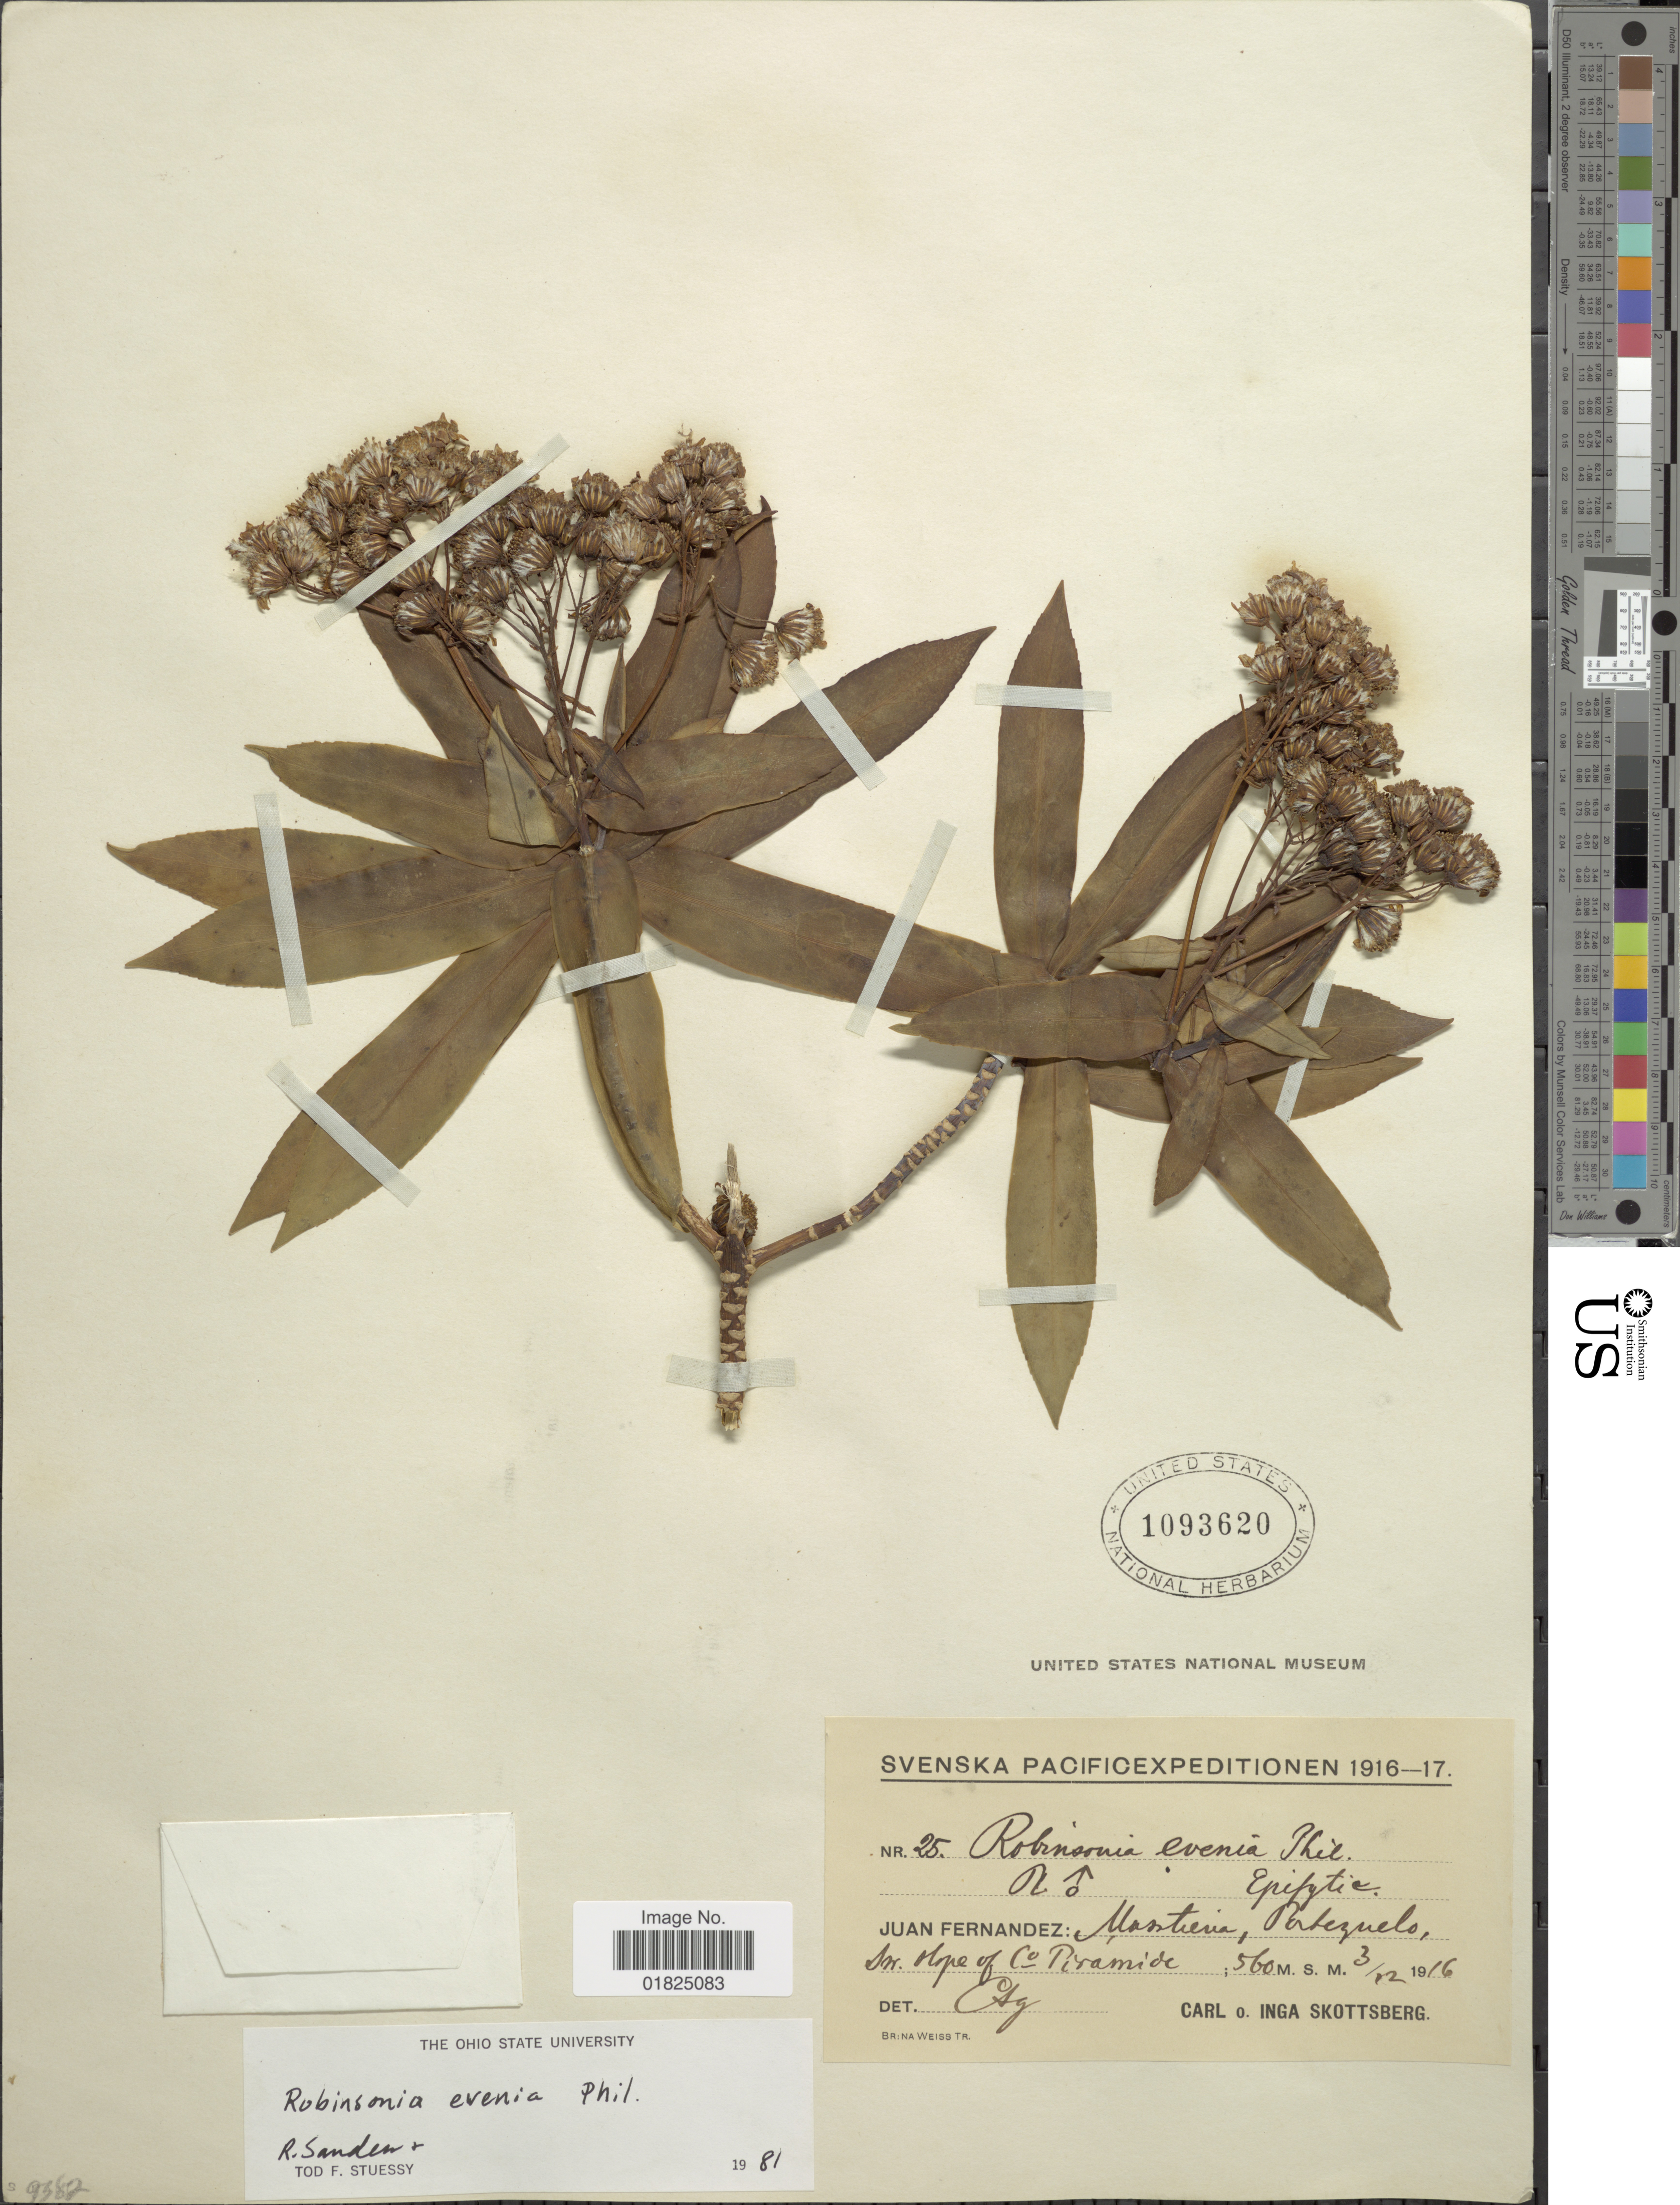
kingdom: Plantae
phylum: Tracheophyta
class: Magnoliopsida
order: Asterales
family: Asteraceae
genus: Robinsonia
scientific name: Robinsonia evenia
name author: Phil.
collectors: C. Skottsberg & I. Skottsberg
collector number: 25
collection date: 1916-12-03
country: Chile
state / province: Valparaíso (V)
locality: Juan Fernandez: Masatierra, Portezuelo, SW slope of Co Piramide.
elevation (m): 560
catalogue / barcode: US 1093620